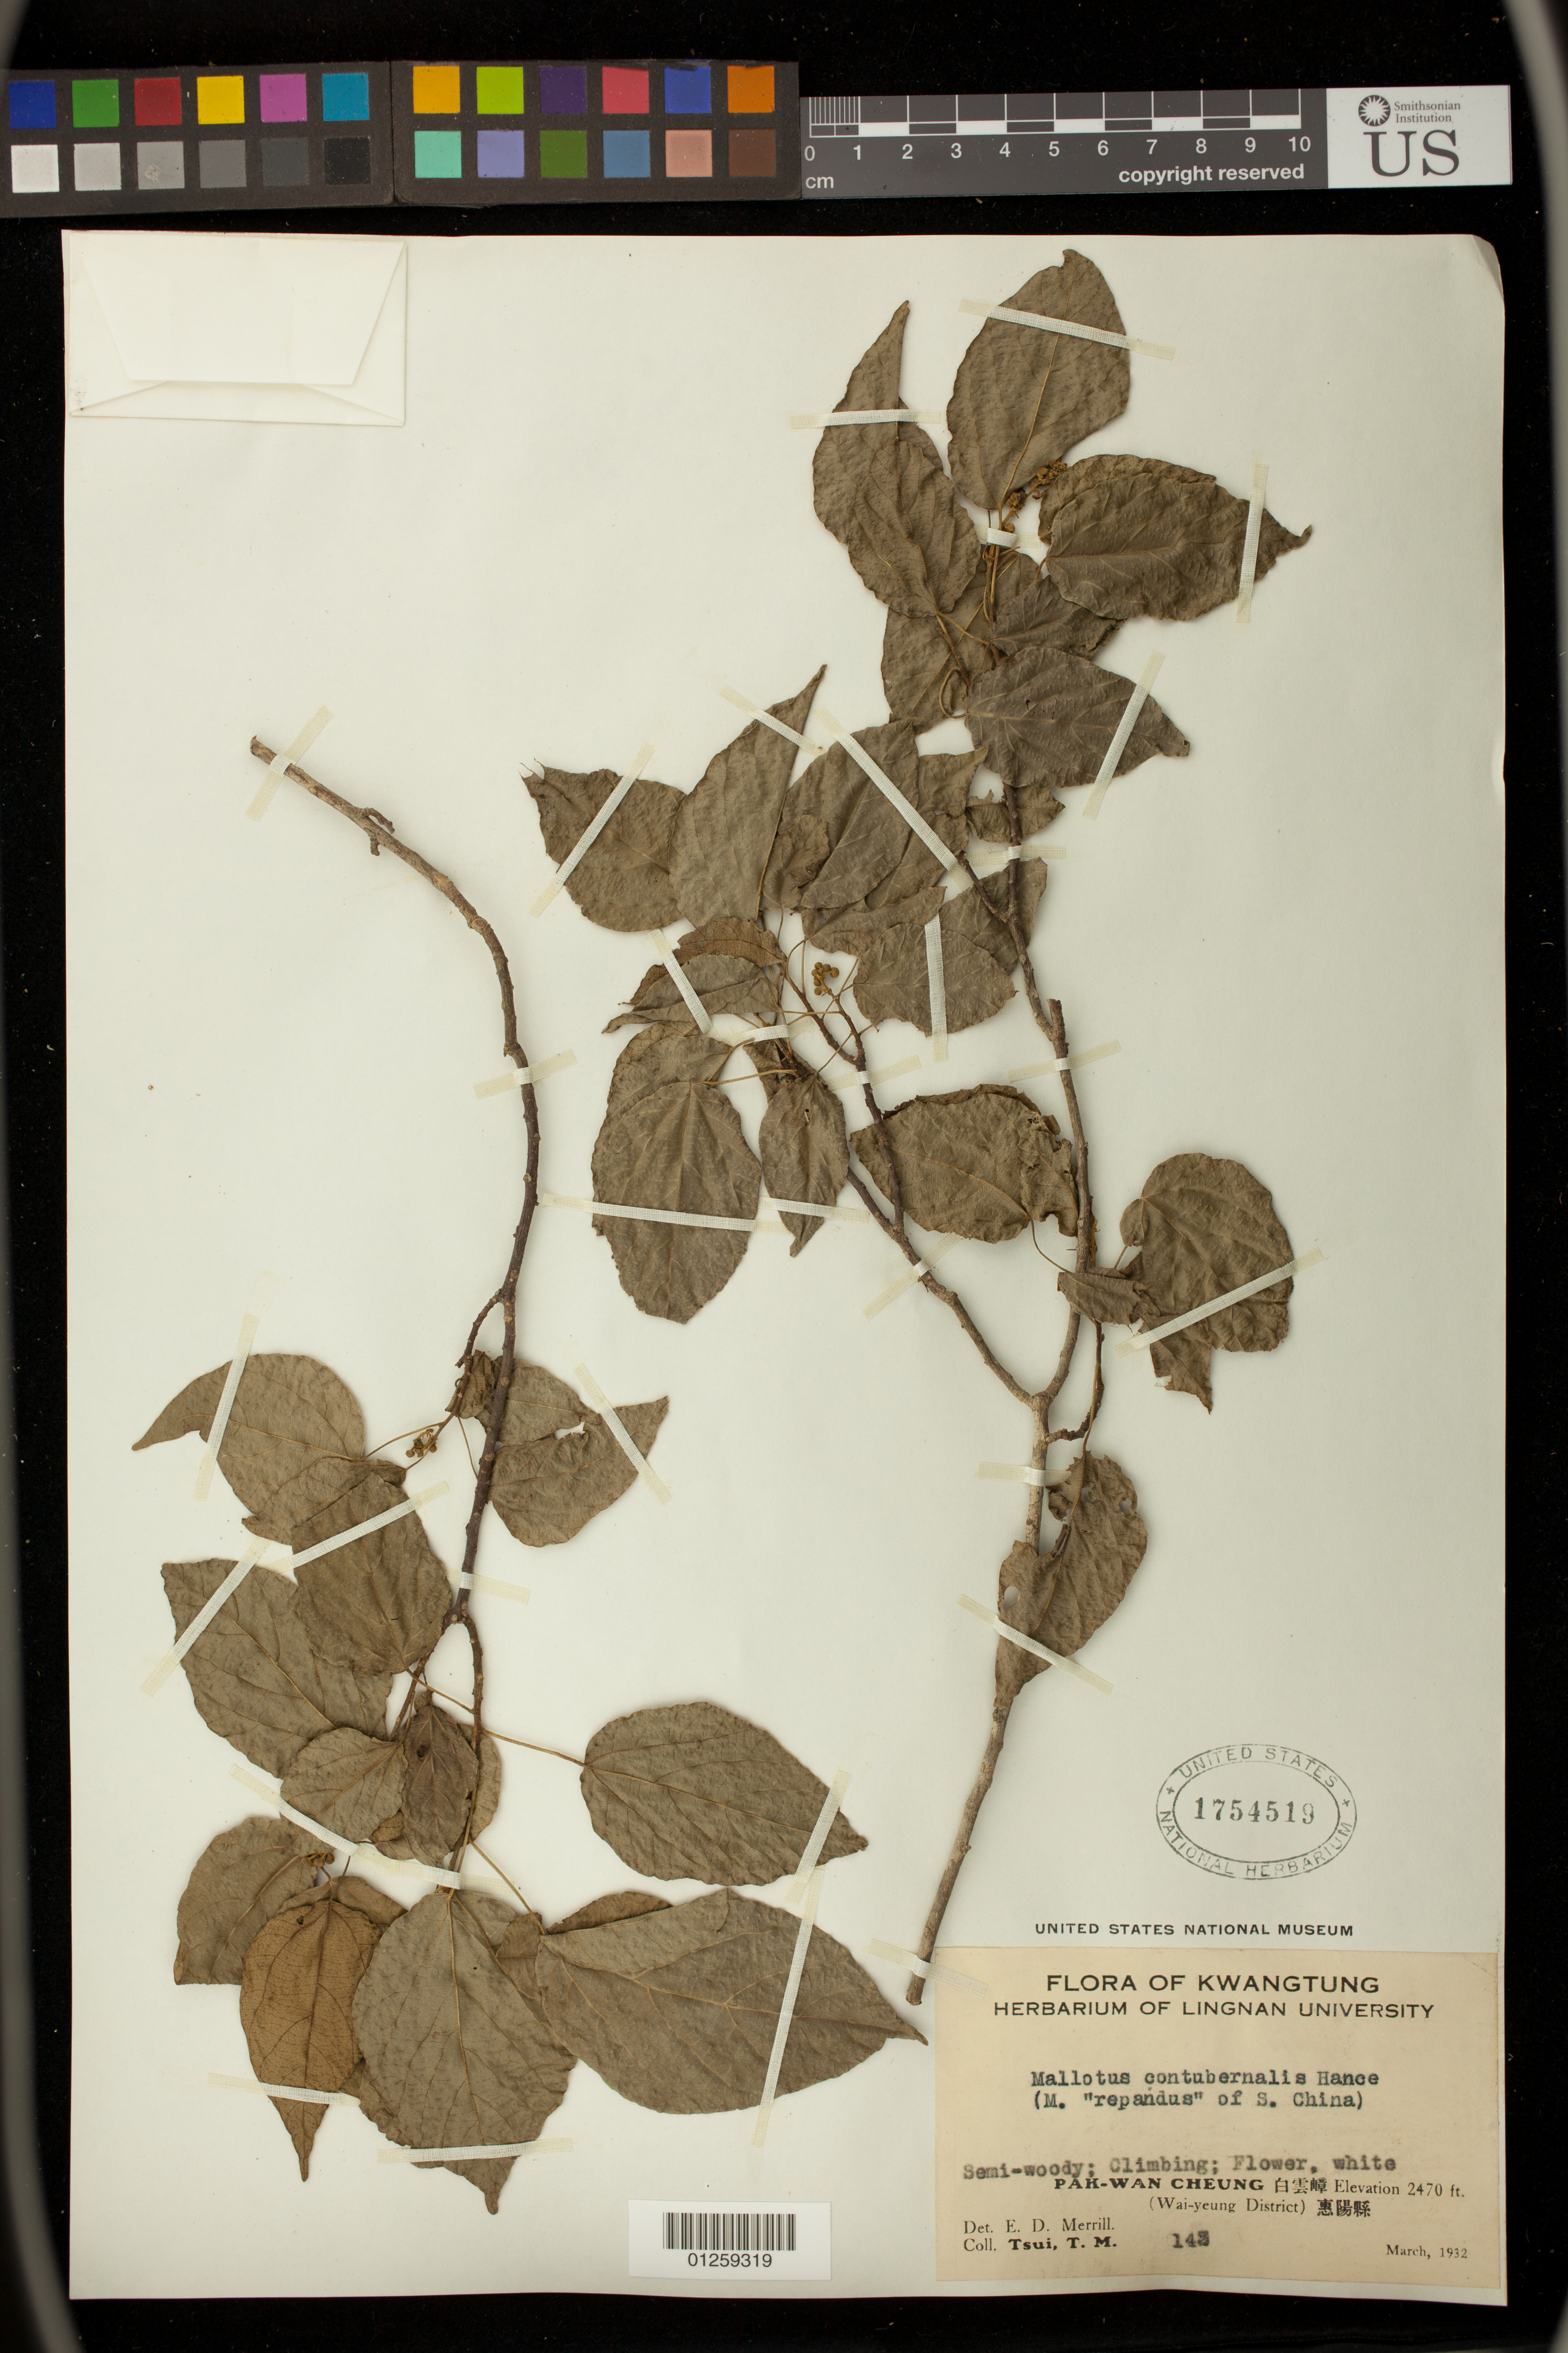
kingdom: Plantae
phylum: Tracheophyta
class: Magnoliopsida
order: Malpighiales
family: Euphorbiaceae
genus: Mallotus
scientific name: Mallotus repandus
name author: (Rottler) Müll. Arg.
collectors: T. Tsui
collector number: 143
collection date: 1932-03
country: China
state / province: Guangdong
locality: Pak-wan Cheung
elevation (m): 753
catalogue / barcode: US 1754519